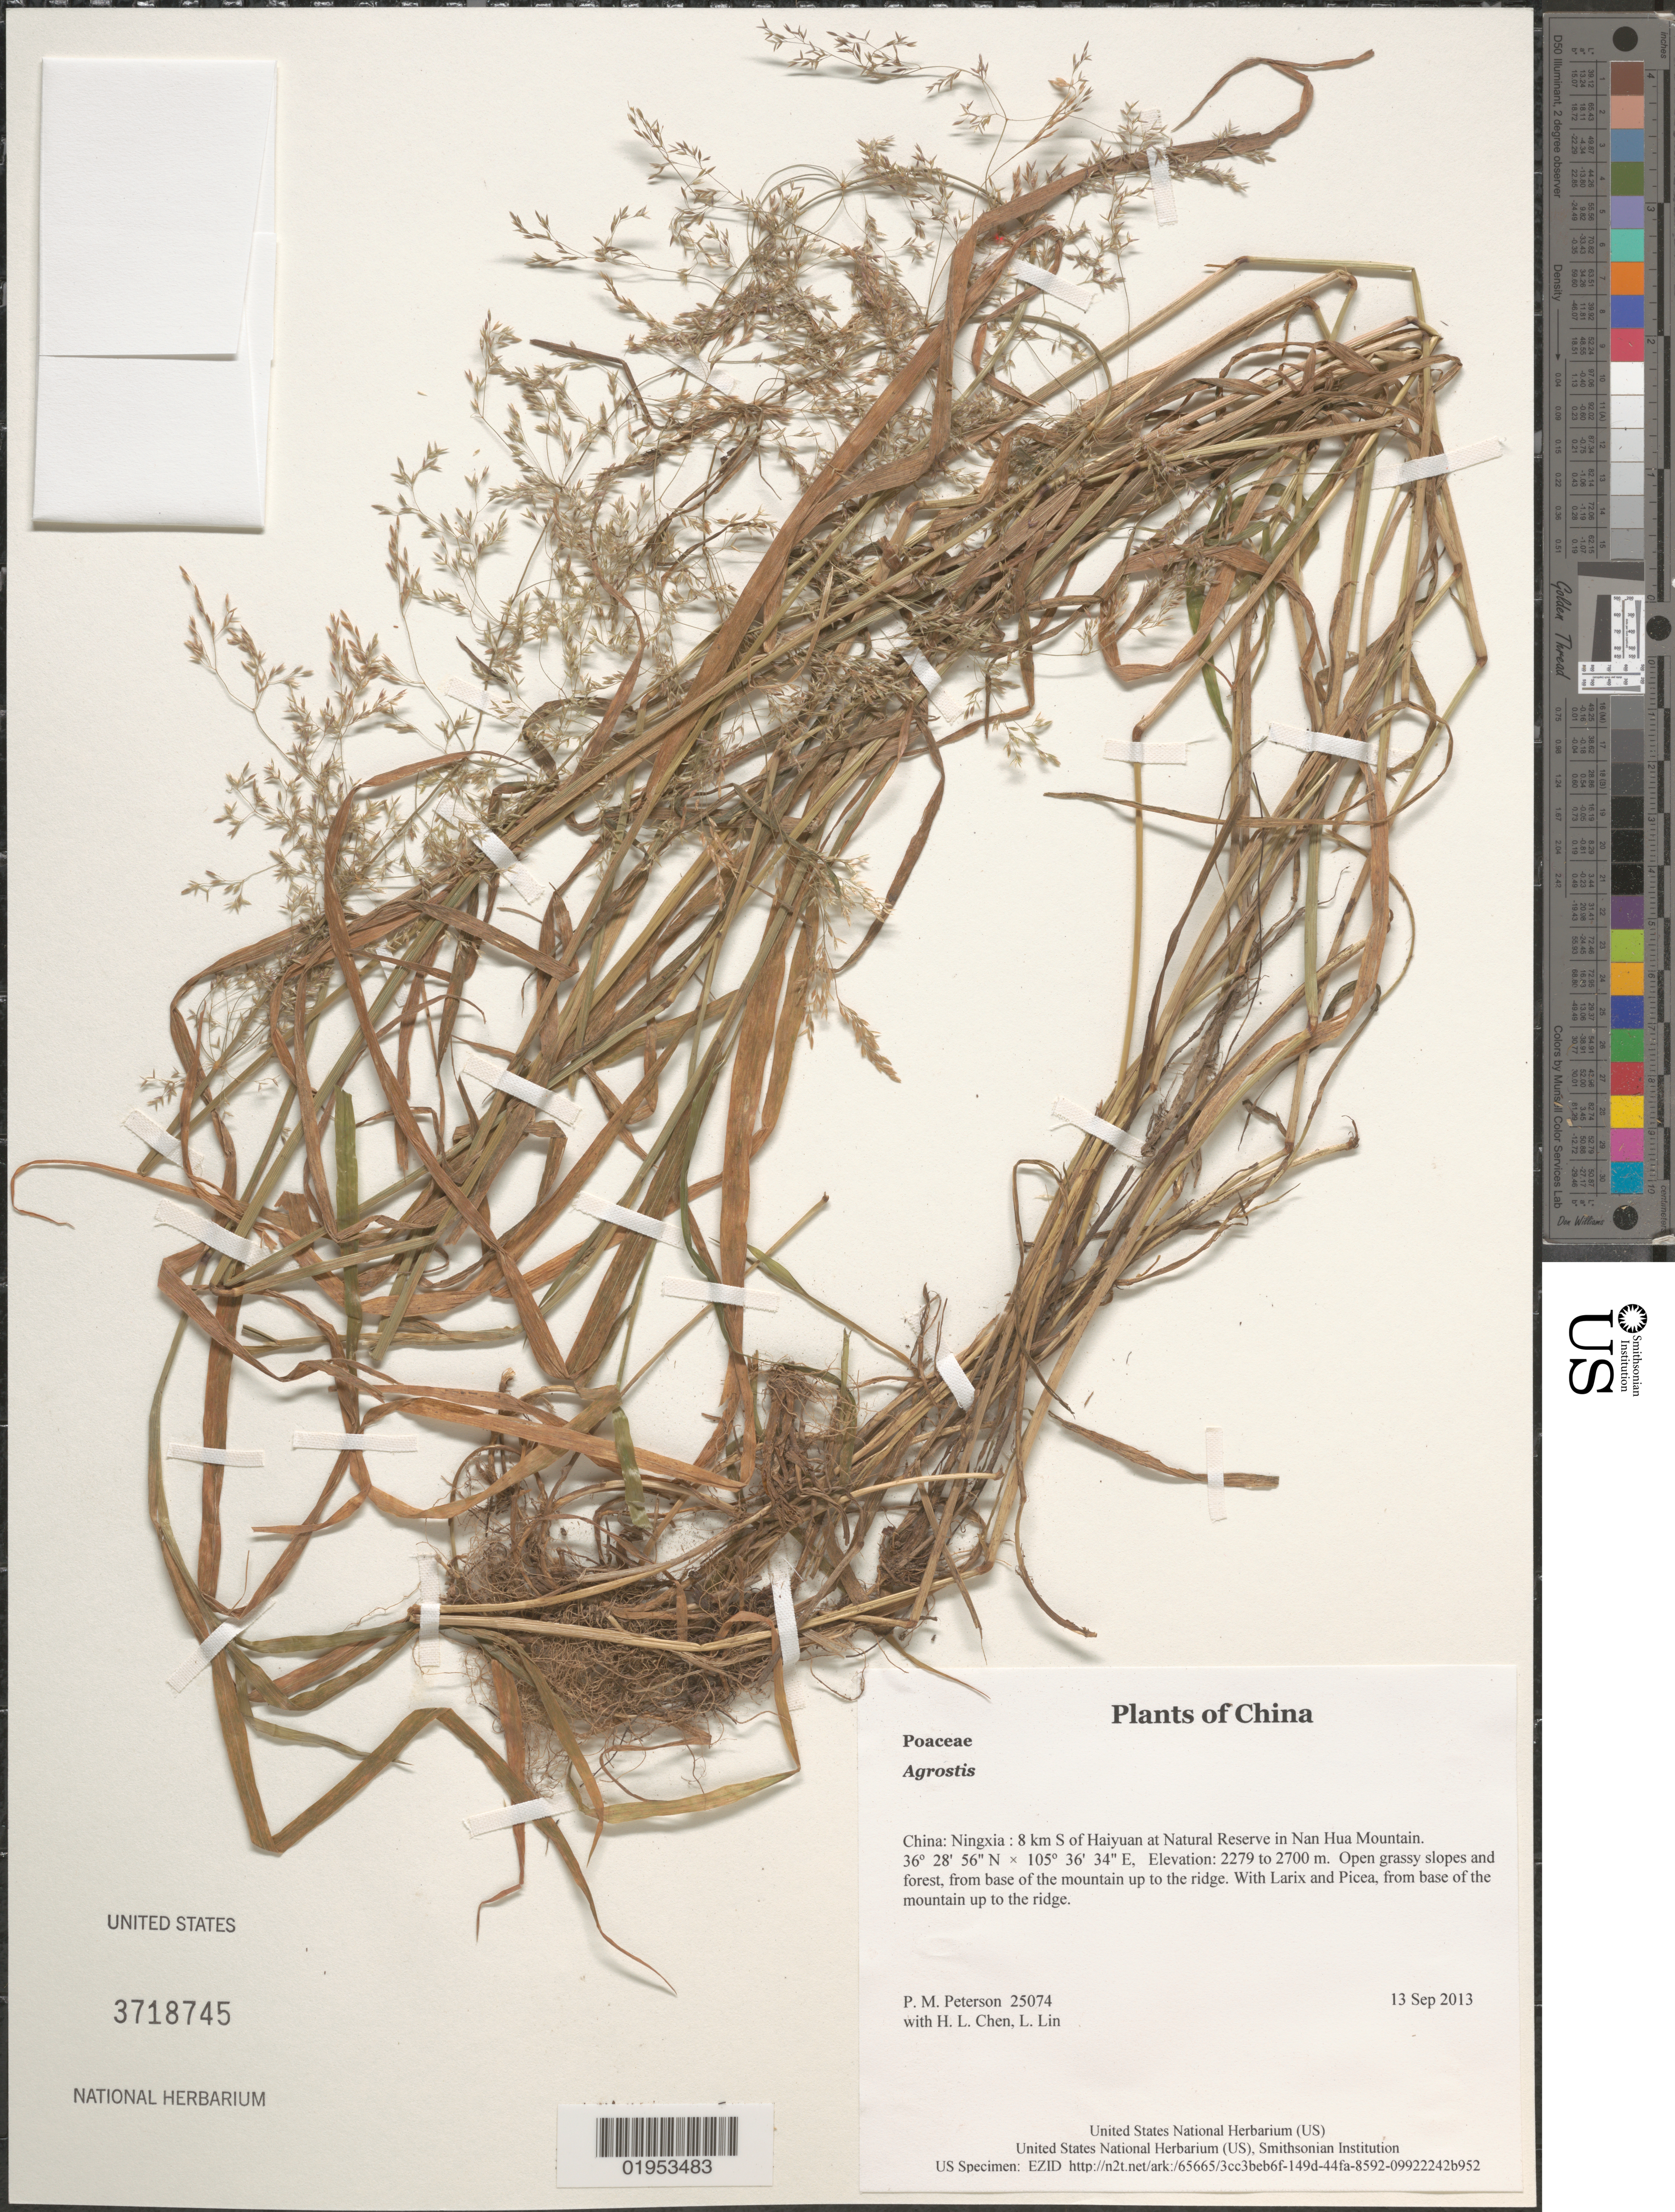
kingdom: Plantae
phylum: Tracheophyta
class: Liliopsida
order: Poales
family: Poaceae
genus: Agrostis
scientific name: Agrostis sp.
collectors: P. M. Peterson, H. L. Chen & L. Lin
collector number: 25074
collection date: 2013-09-13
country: China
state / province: Ningxia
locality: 8 km S of Haiyuan at Natural Reserve in Nan Hua Mountain.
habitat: Open grassy slopes and forest, from base of the mountain up to the ridge.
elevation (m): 2279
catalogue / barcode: US 3718745